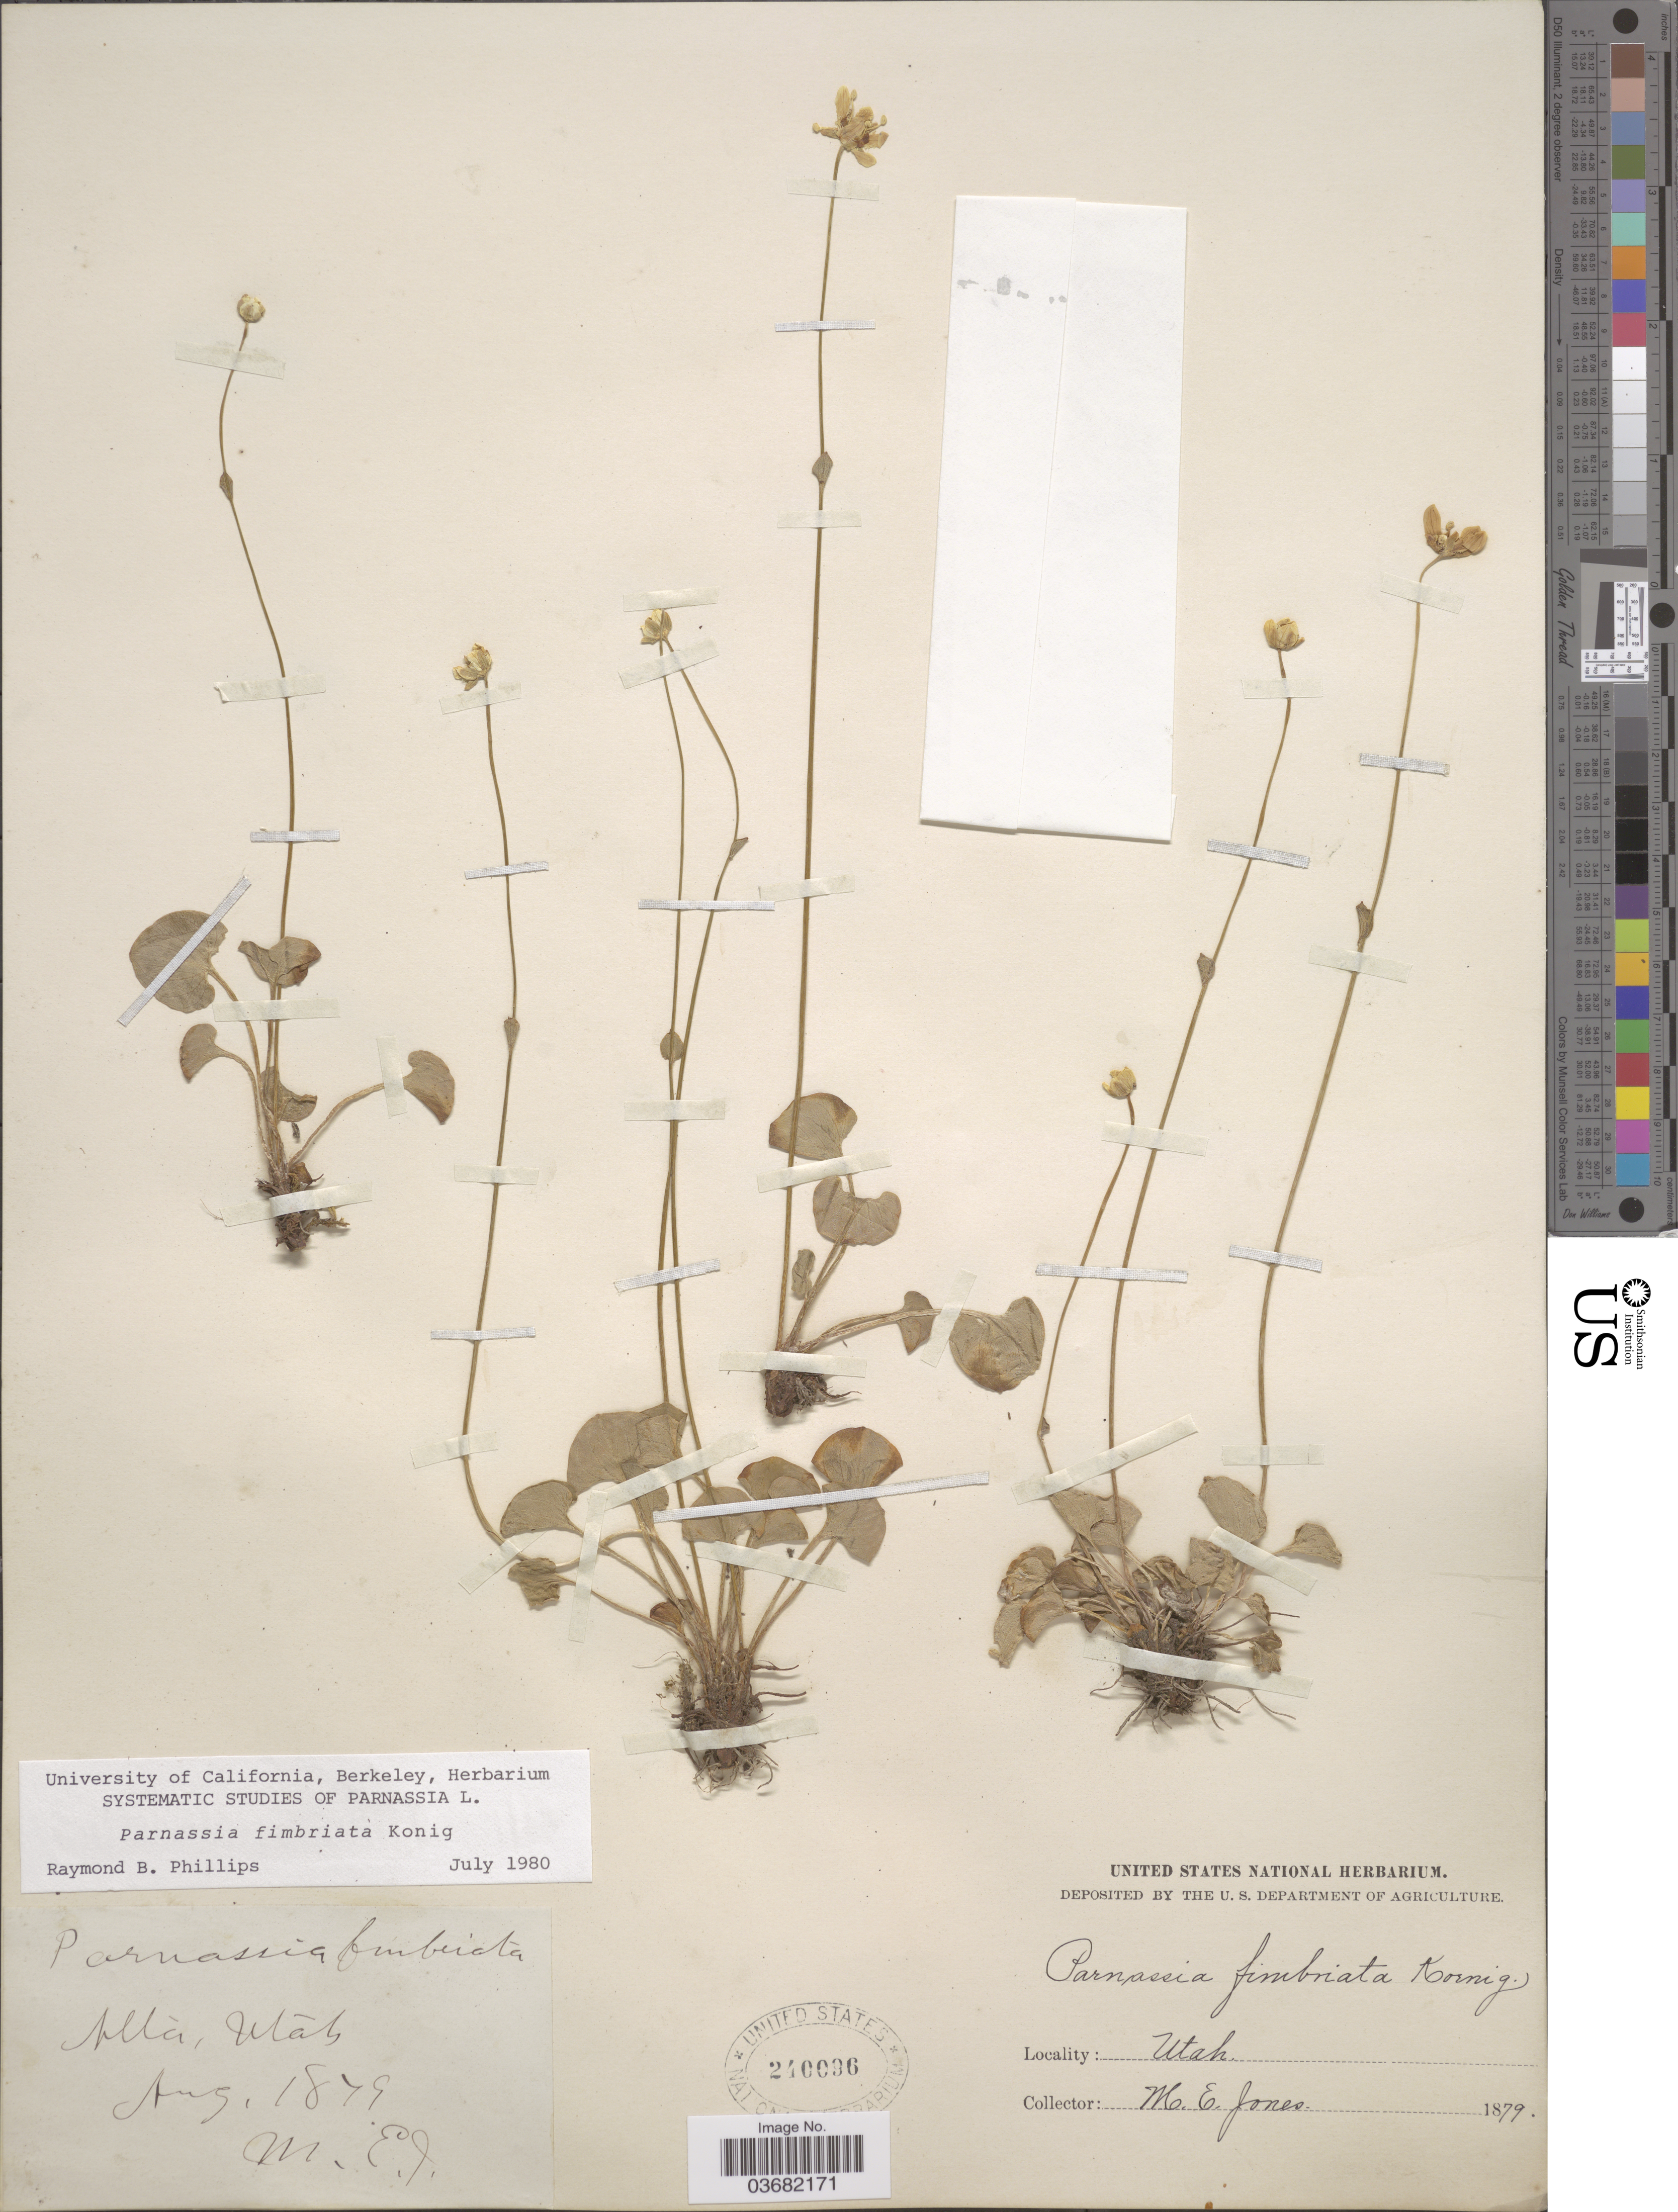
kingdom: Plantae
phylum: Tracheophyta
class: Magnoliopsida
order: Celastrales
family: Parnassiaceae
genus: Parnassia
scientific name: Parnassia fimbriata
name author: K.D. Koenig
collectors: M. E. Jones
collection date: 1879-08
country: United States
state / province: Utah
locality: Alta.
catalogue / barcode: US 240096